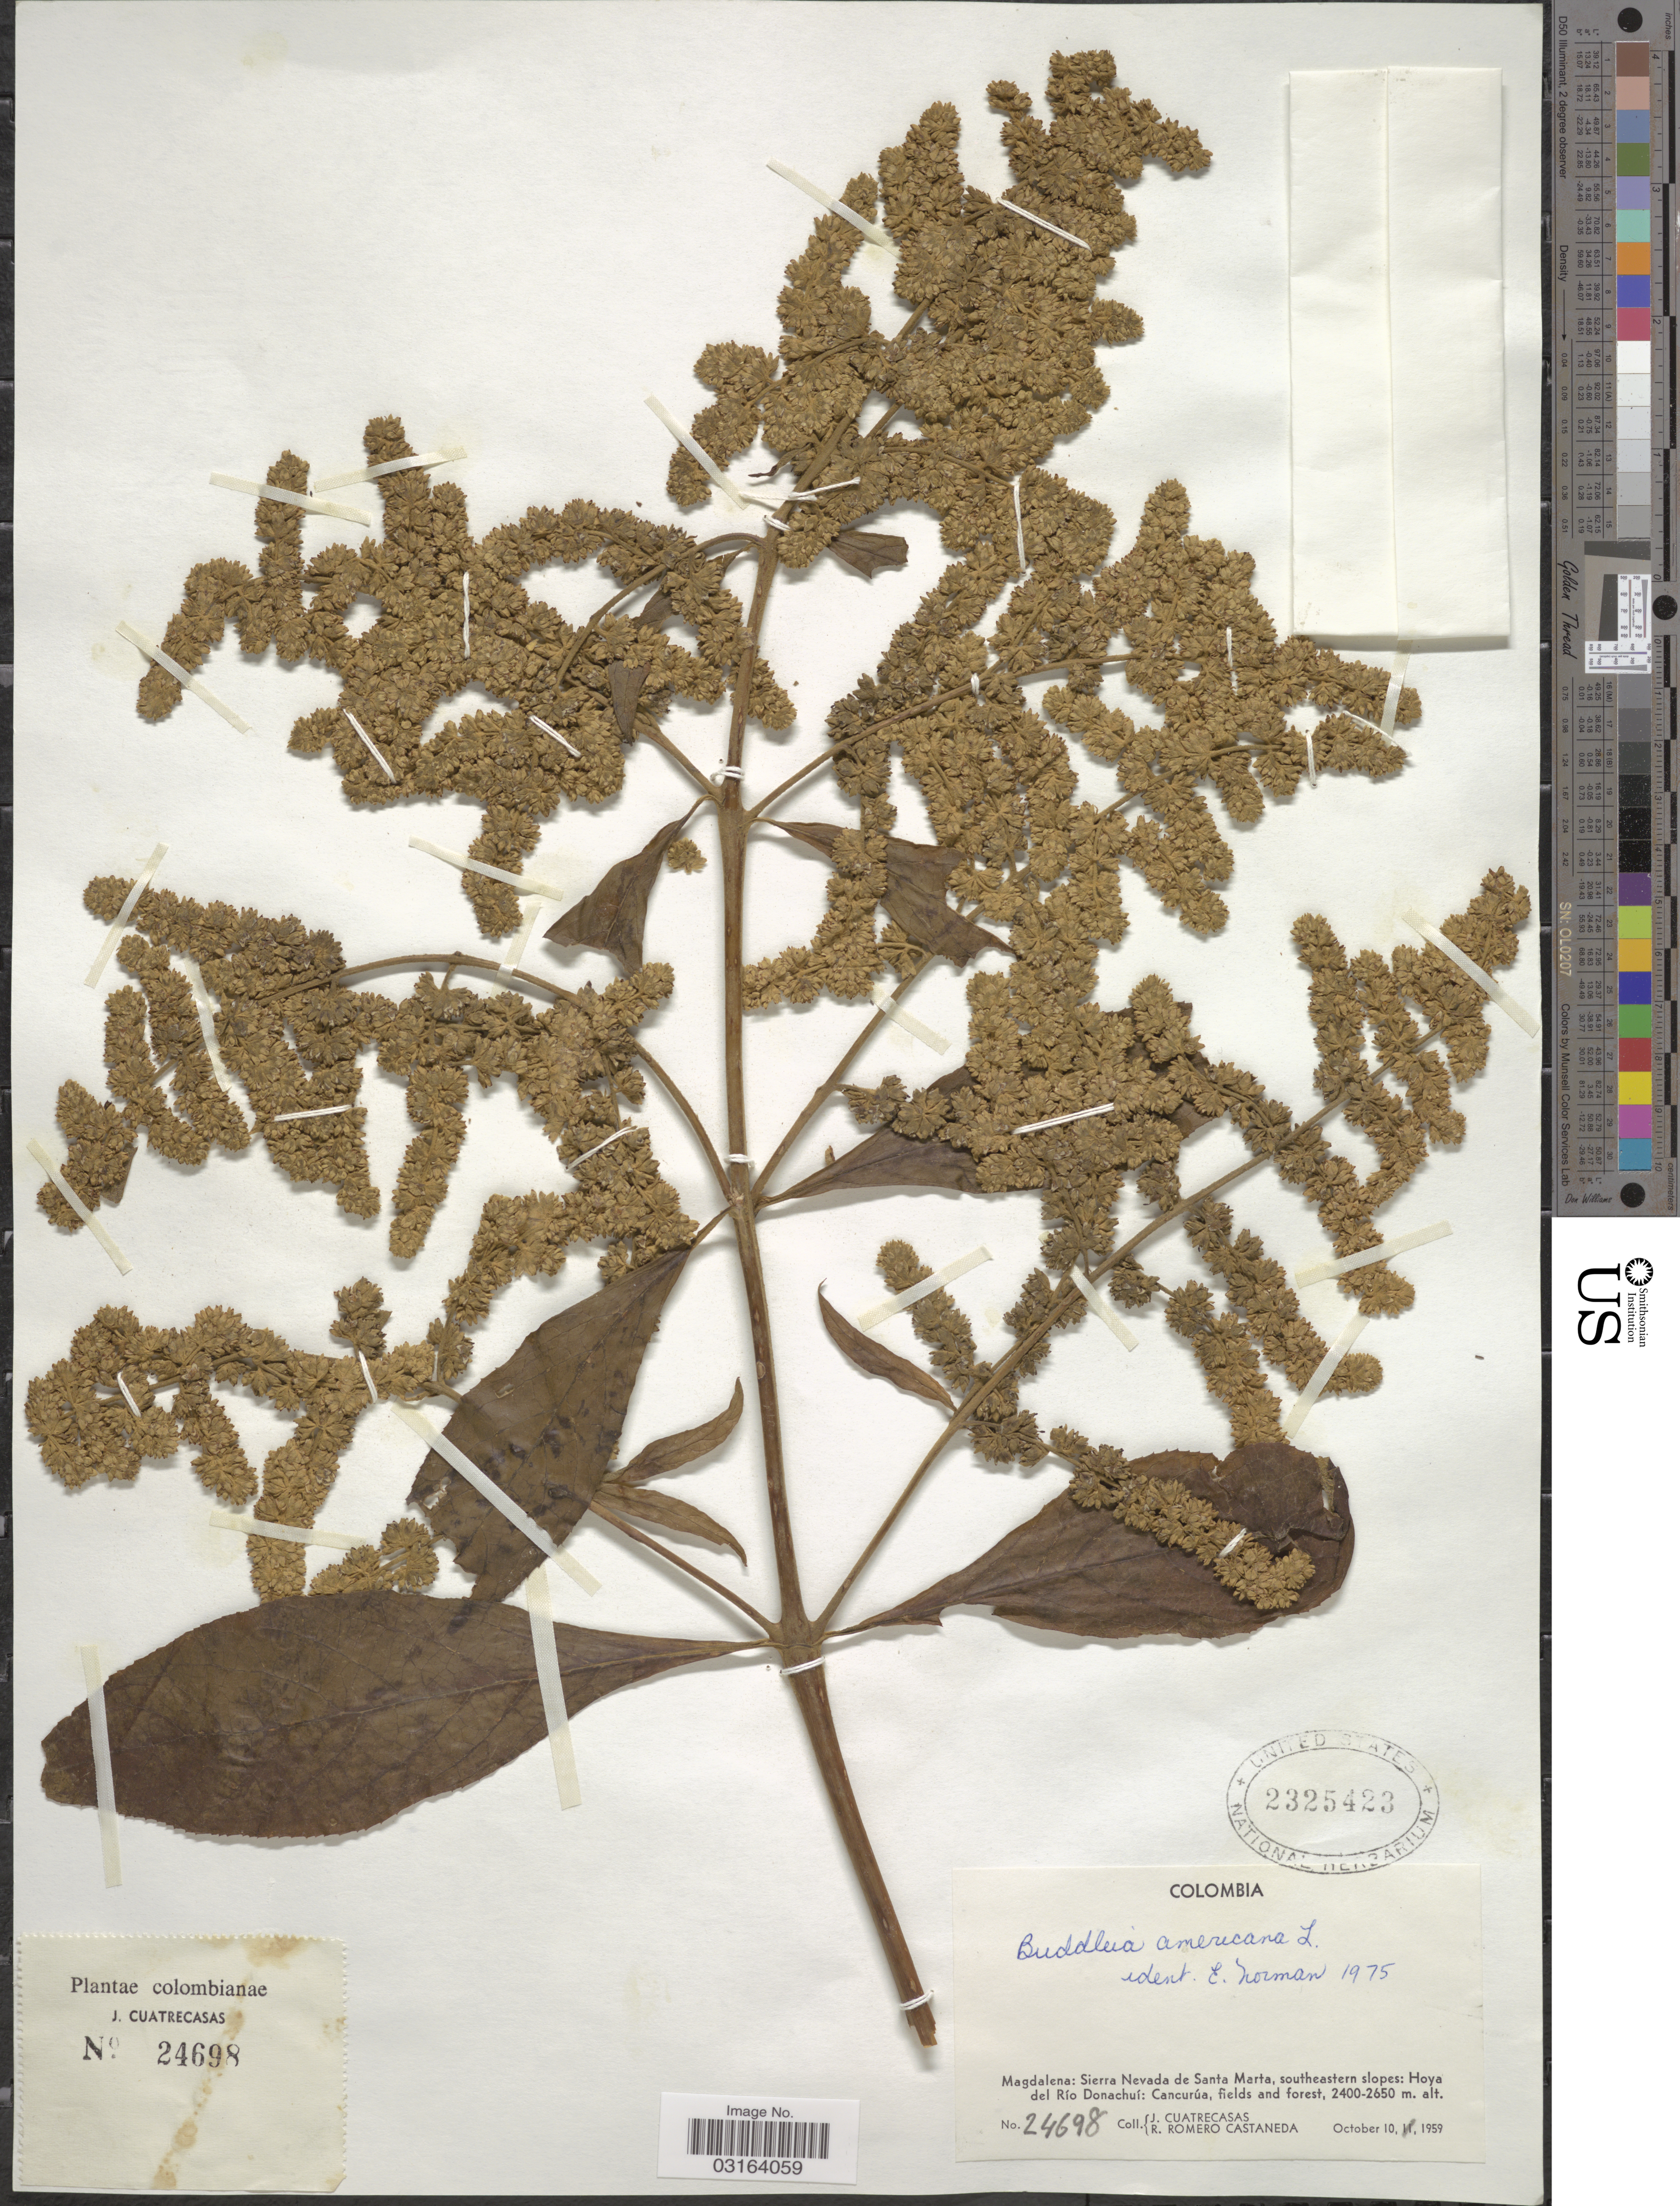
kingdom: Plantae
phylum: Tracheophyta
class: Magnoliopsida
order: Lamiales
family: Scrophulariaceae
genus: Buddleja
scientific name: Buddleja americana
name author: L.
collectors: J. Cuatrecasas & R. Romero Castañeda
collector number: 24698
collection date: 1959-10-10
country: Colombia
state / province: Magdalena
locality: Sierra Nevada de Santa Marta, southeastern slopes: Hoya del Río Donachuí: Cancurúa.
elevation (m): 2400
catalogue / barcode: US 2325423